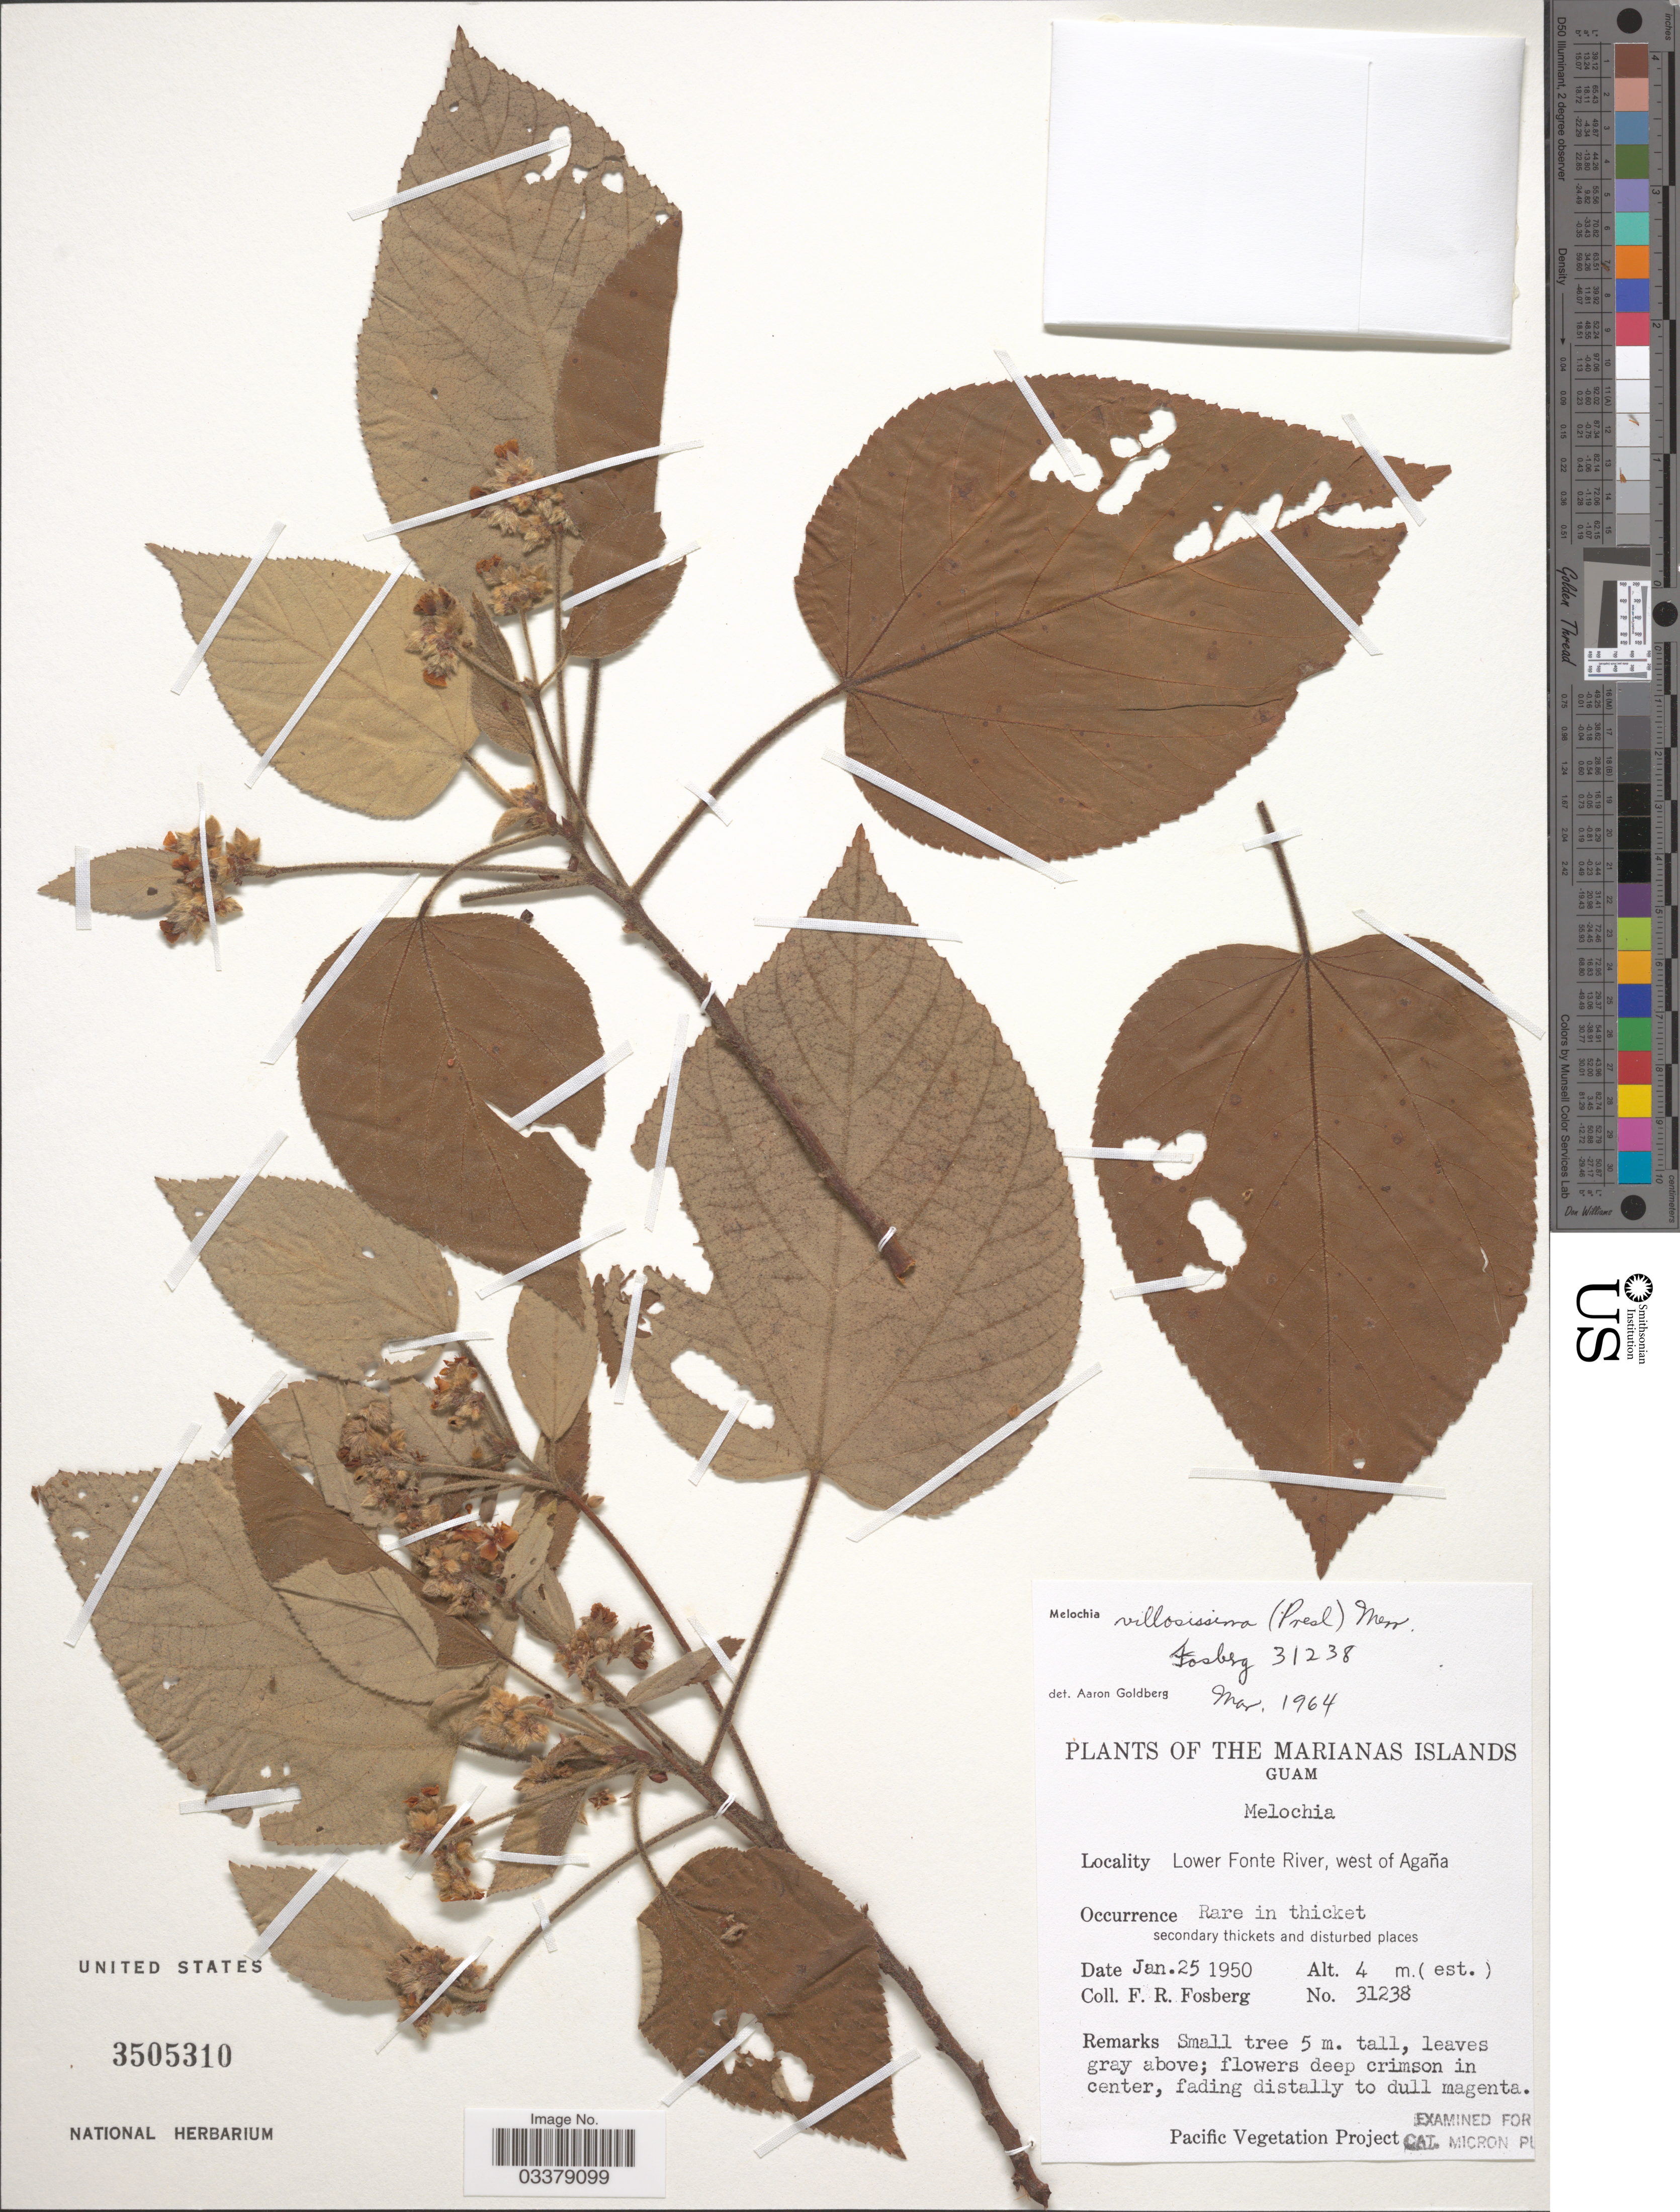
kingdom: Plantae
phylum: Tracheophyta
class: Magnoliopsida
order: Malvales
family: Malvaceae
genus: Melochia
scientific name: Melochia villosissima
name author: (C. Presl) Merr.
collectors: F. R. Fosberg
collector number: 31238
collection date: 1950-01-25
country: Guam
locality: The Marianas Islands. Lower Fonte River, west of Agaña.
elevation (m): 4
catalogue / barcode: US 3505310